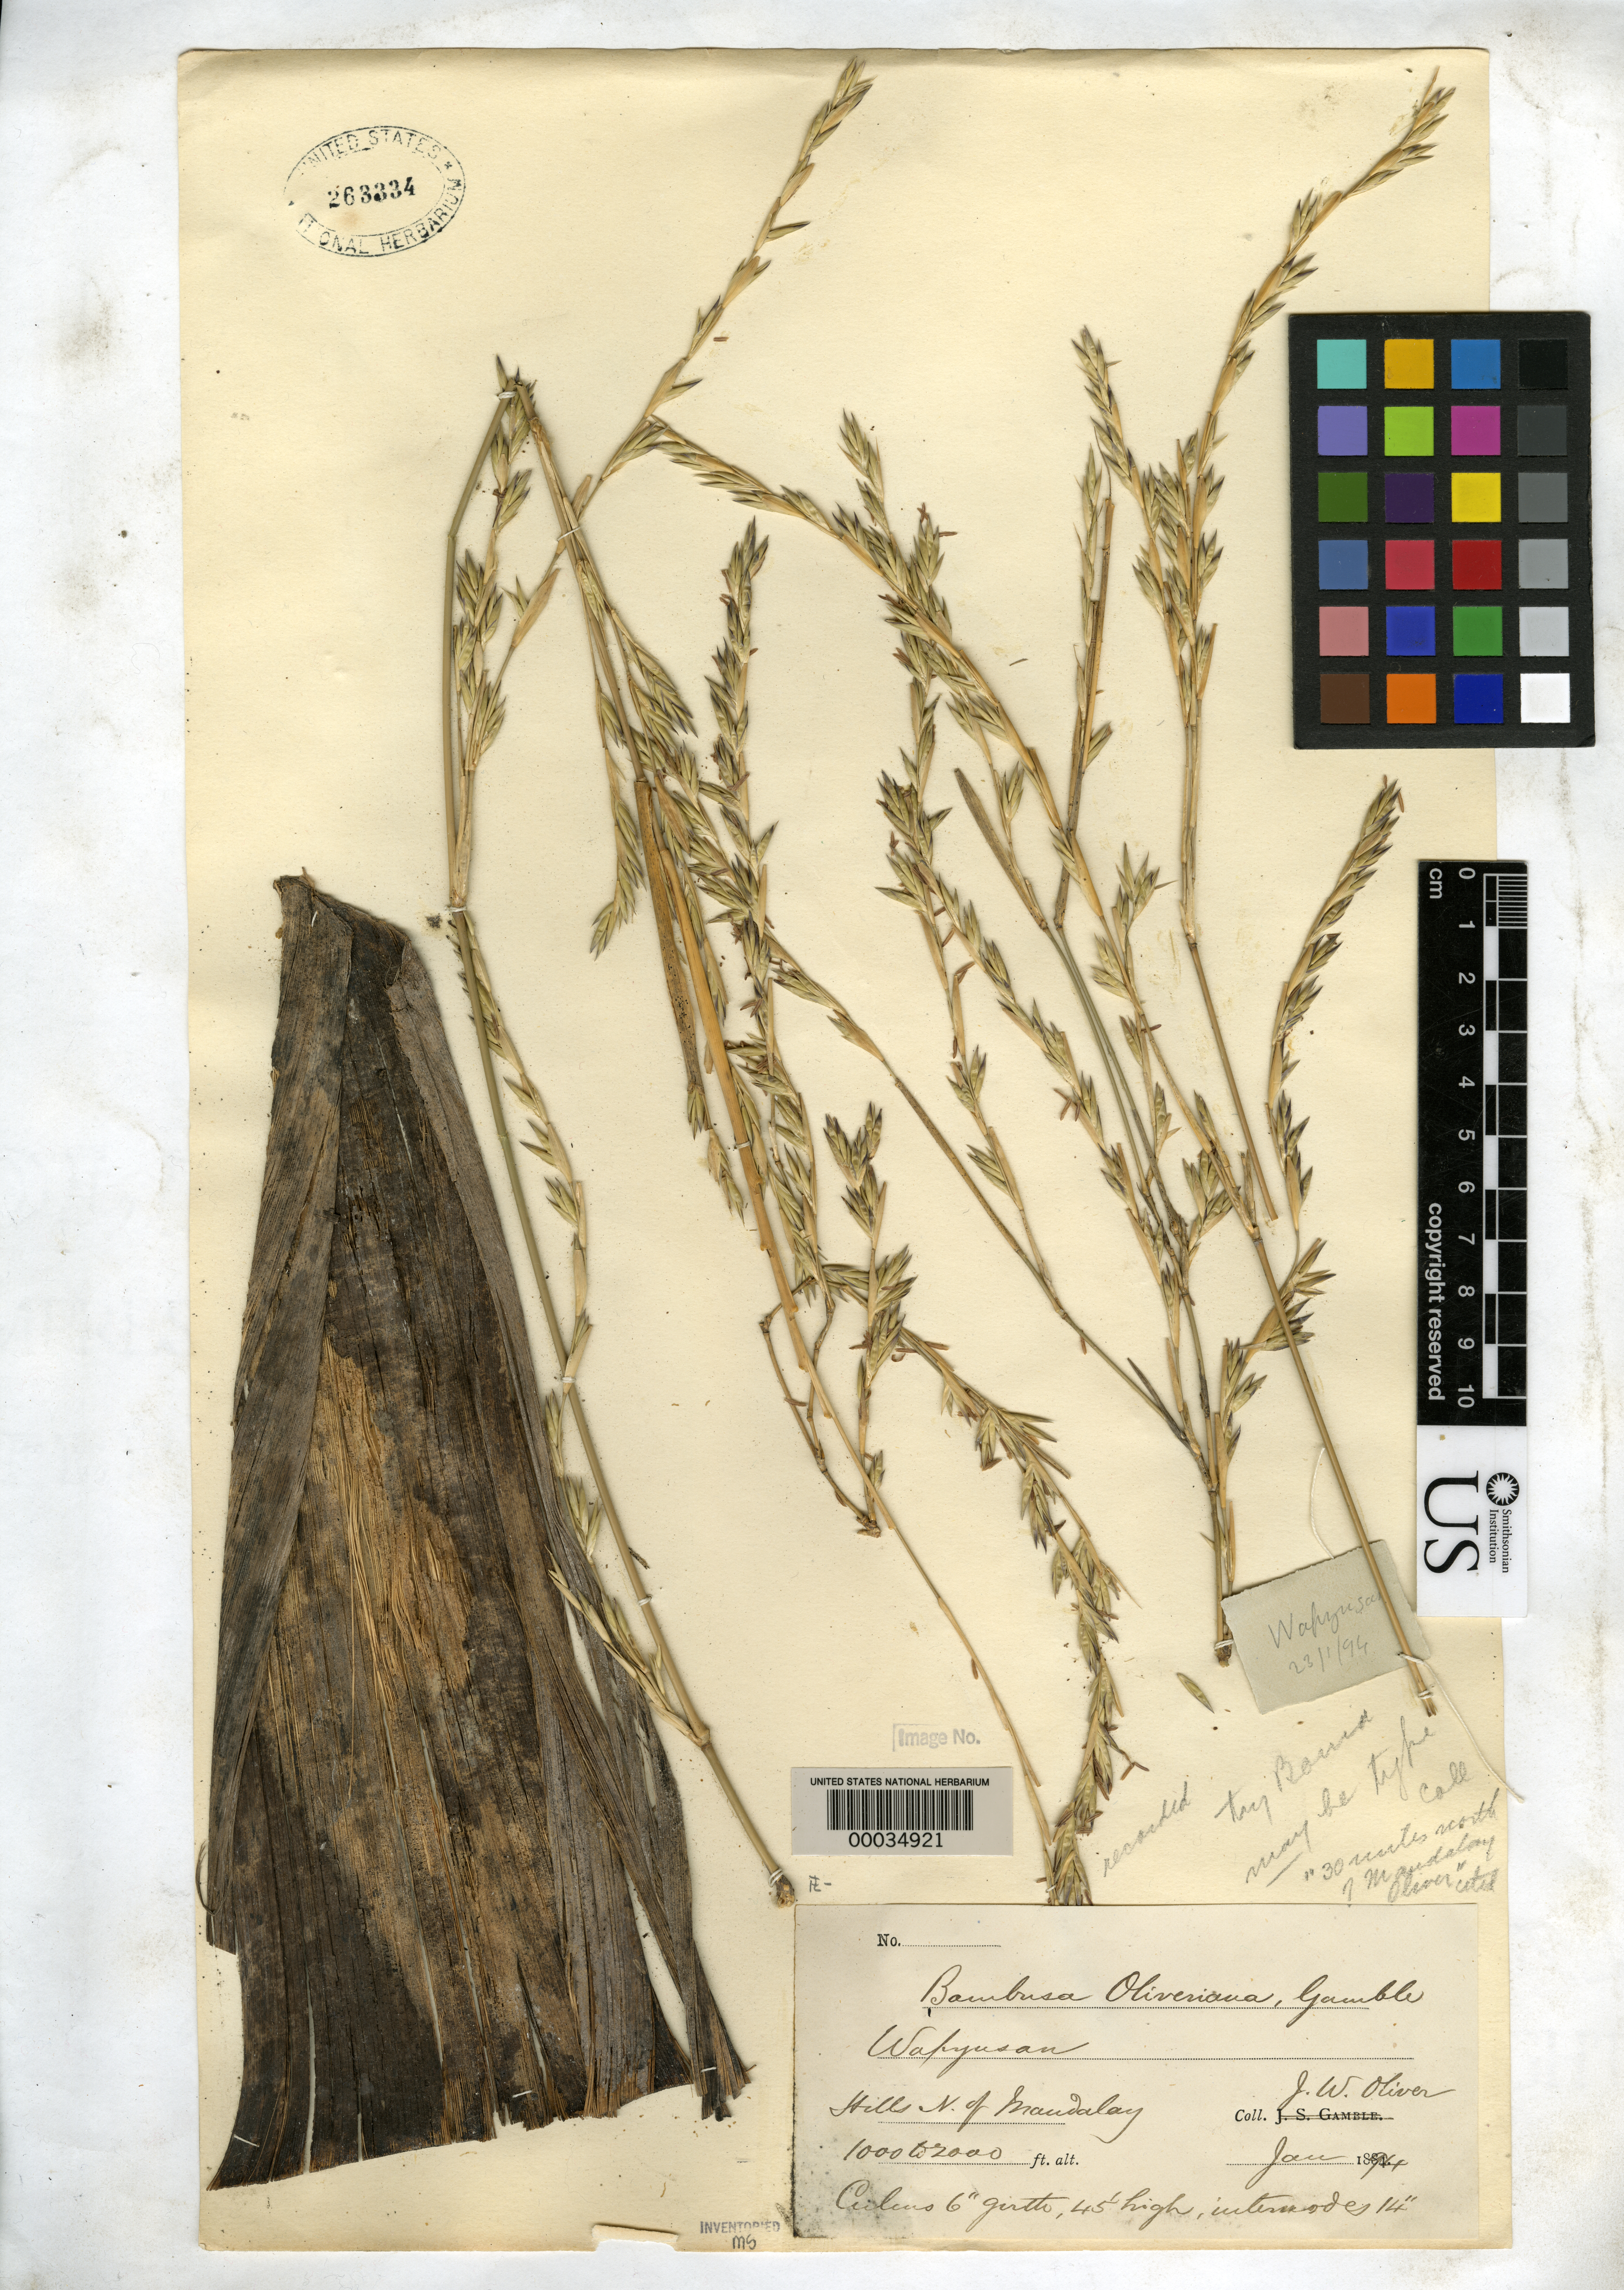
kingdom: Plantae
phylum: Tracheophyta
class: Liliopsida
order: Poales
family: Poaceae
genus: Bambusa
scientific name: Bambusa oliveriana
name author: Gamble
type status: Possible Type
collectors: J. W. Oliver et al.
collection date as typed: Jan 1894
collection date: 1894-01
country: Myanmar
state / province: Mandalay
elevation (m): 305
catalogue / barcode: US 263334